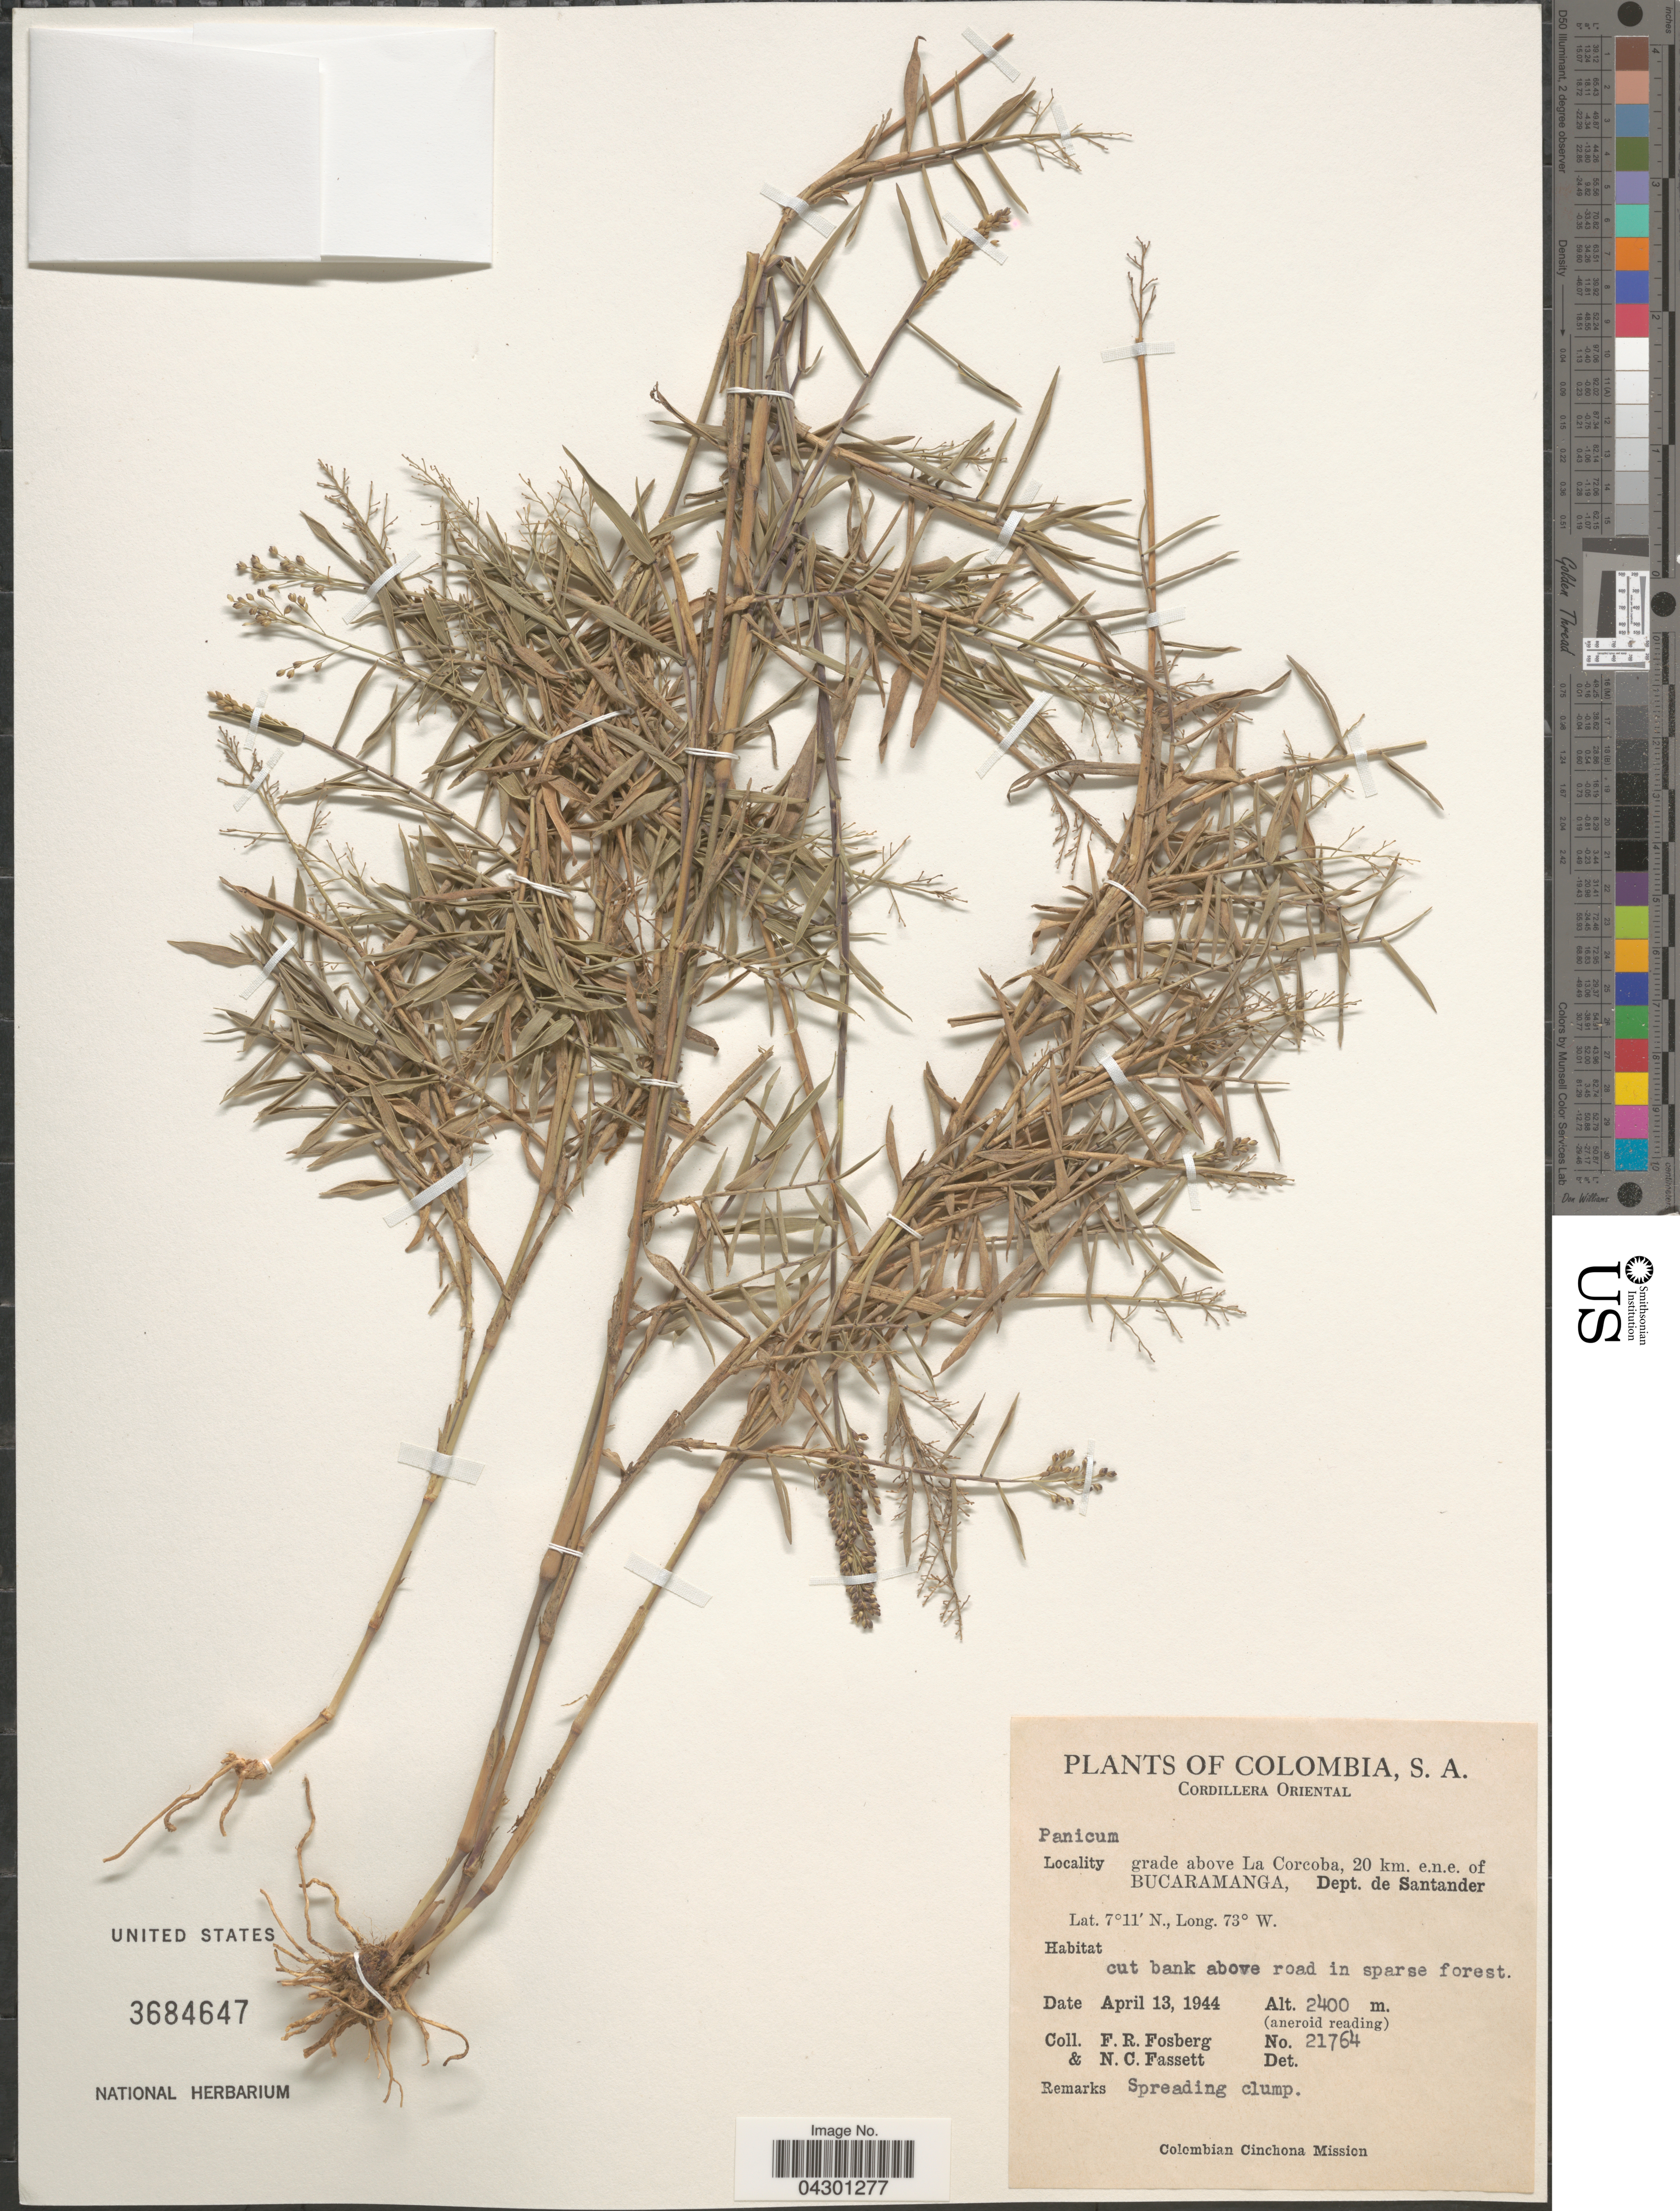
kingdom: Plantae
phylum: Tracheophyta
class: Liliopsida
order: Poales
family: Poaceae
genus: Panicum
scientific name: Panicum sp.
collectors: F. R. Fosberg & N. C. Fassett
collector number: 21764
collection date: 1944-04-13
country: Colombia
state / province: Santander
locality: Cordillera Oriental. Grade above La Corcoba, 20 km. e.n.e. of Bucaramanga, Dept. de Santander. Colombian Cinchona Mission.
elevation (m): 2400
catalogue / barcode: US 3684647